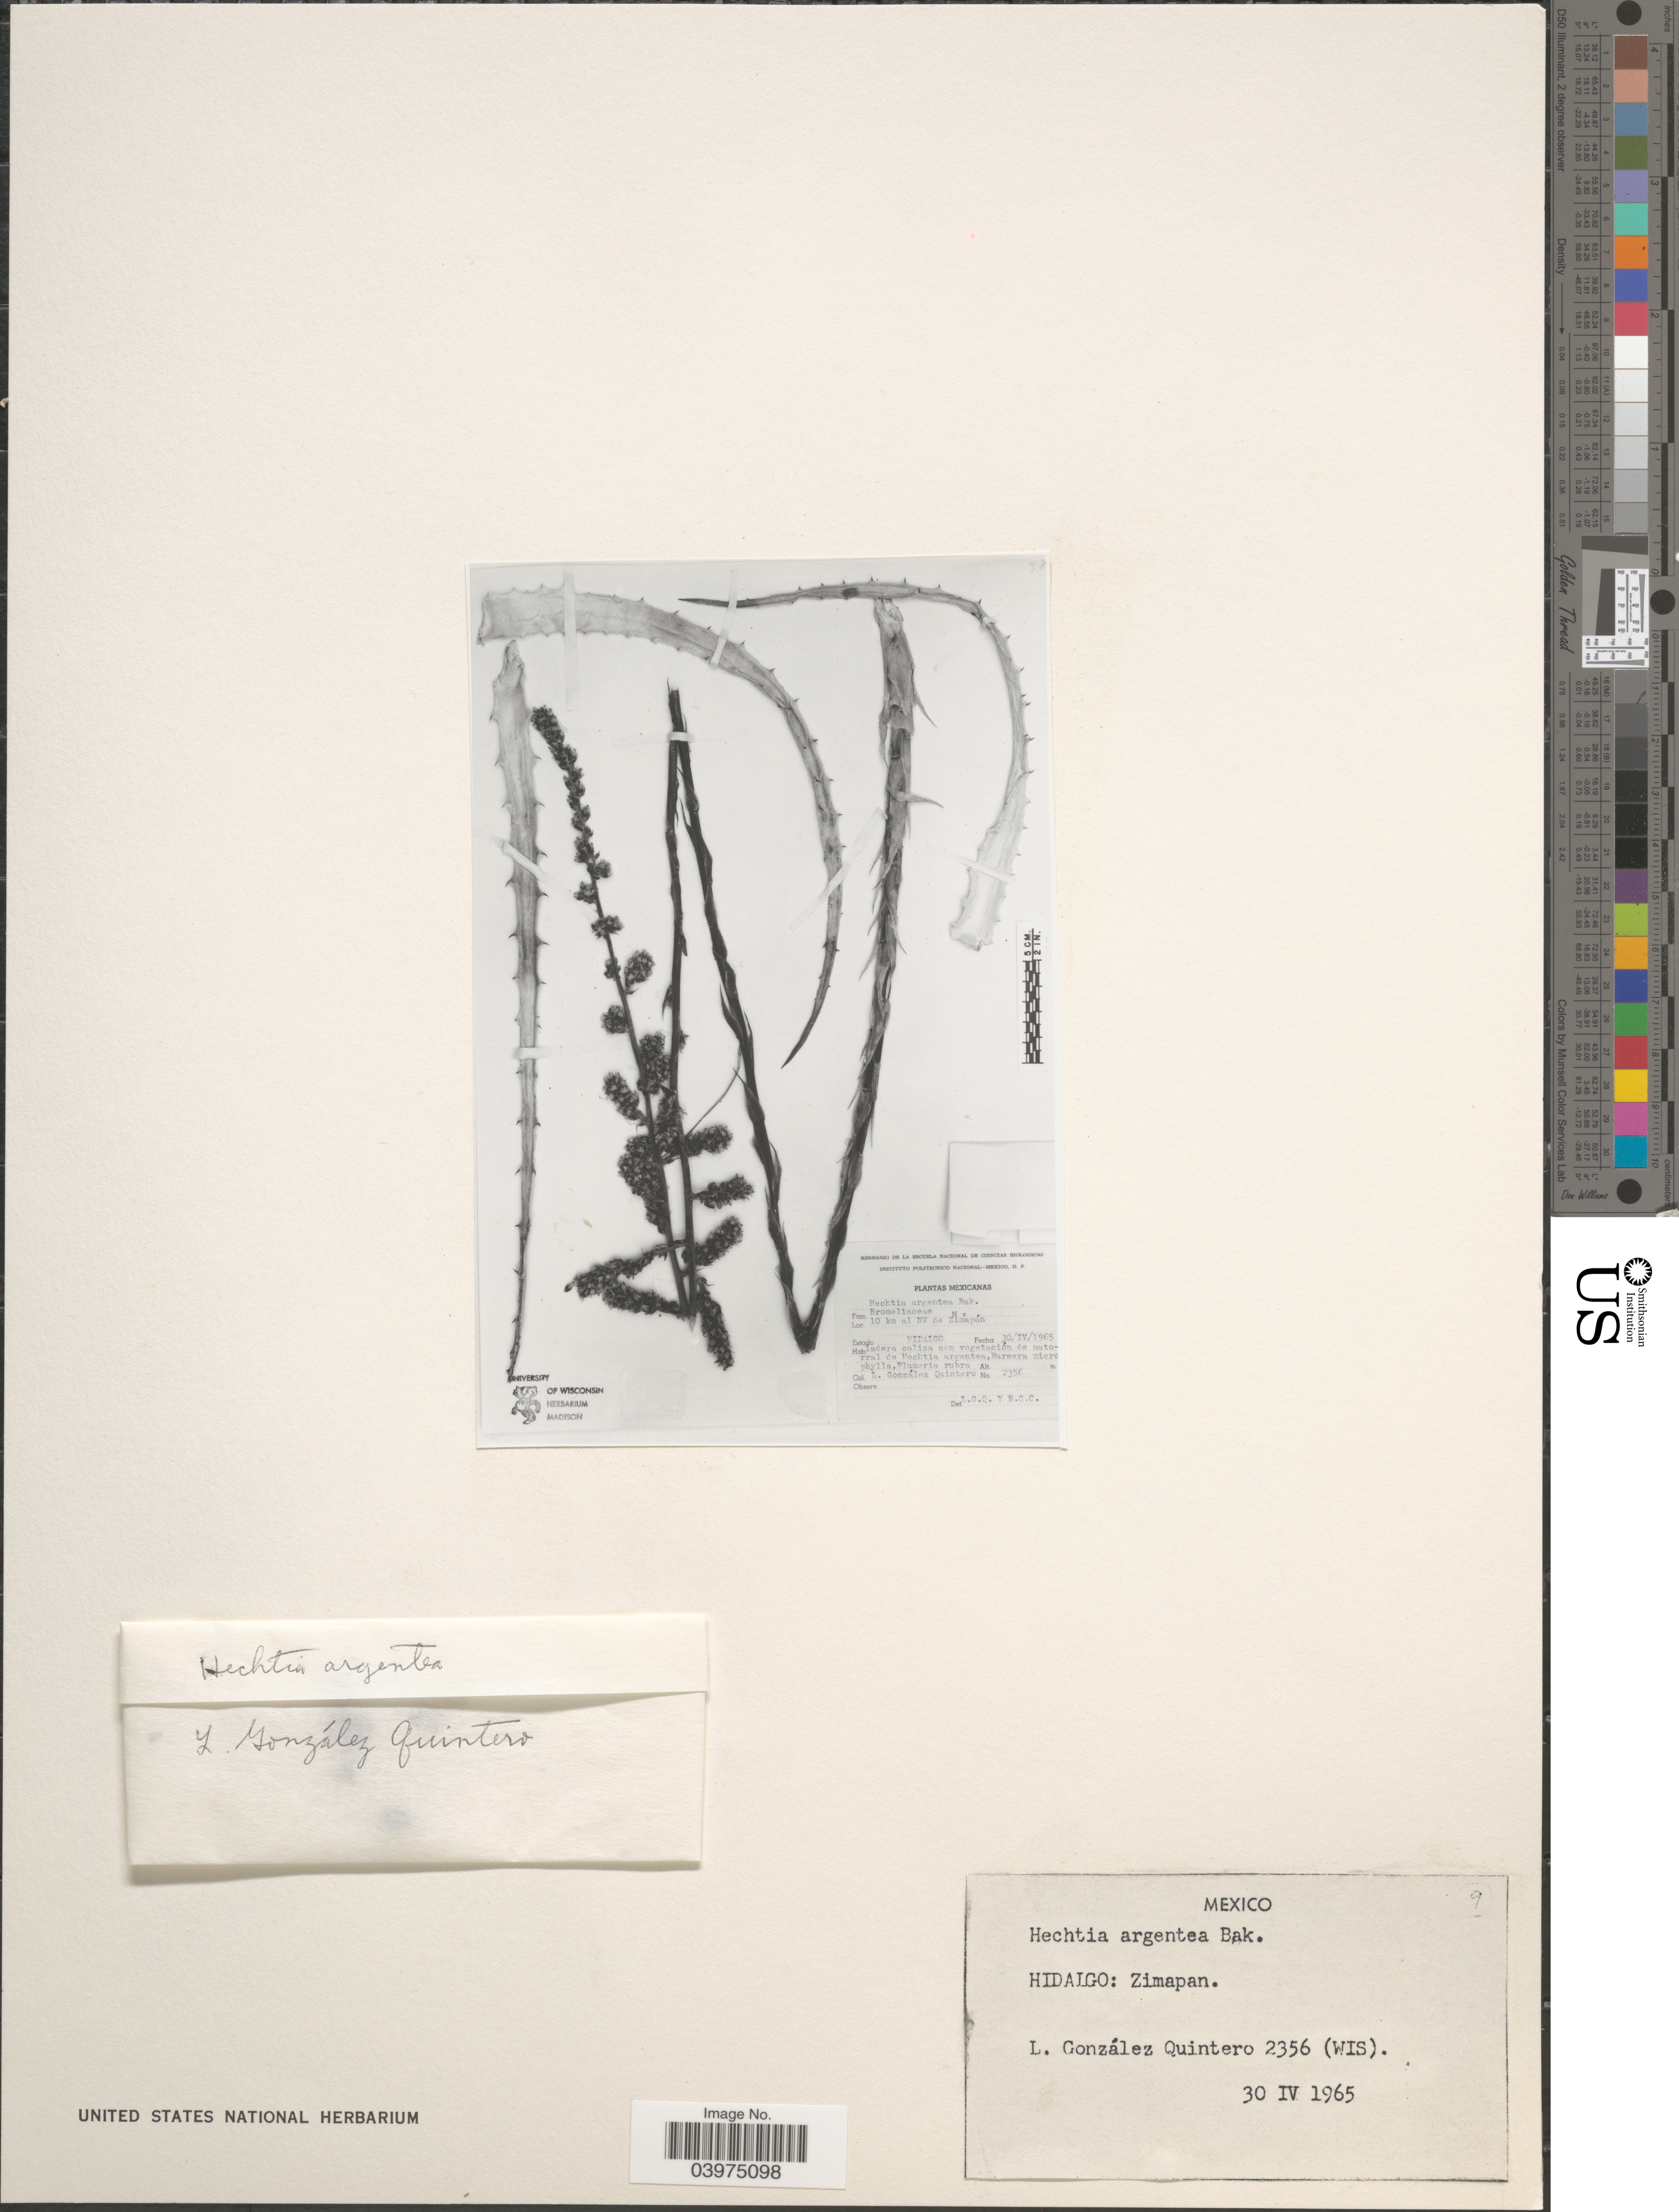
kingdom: Plantae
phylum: Tracheophyta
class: Liliopsida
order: Poales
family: Bromeliaceae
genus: Hechtia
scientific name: Hechtia argentea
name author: Baker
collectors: L. González Quintero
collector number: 2356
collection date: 1956-04-30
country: Mexico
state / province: Hidalgo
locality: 10 km al NW de Zimapán.